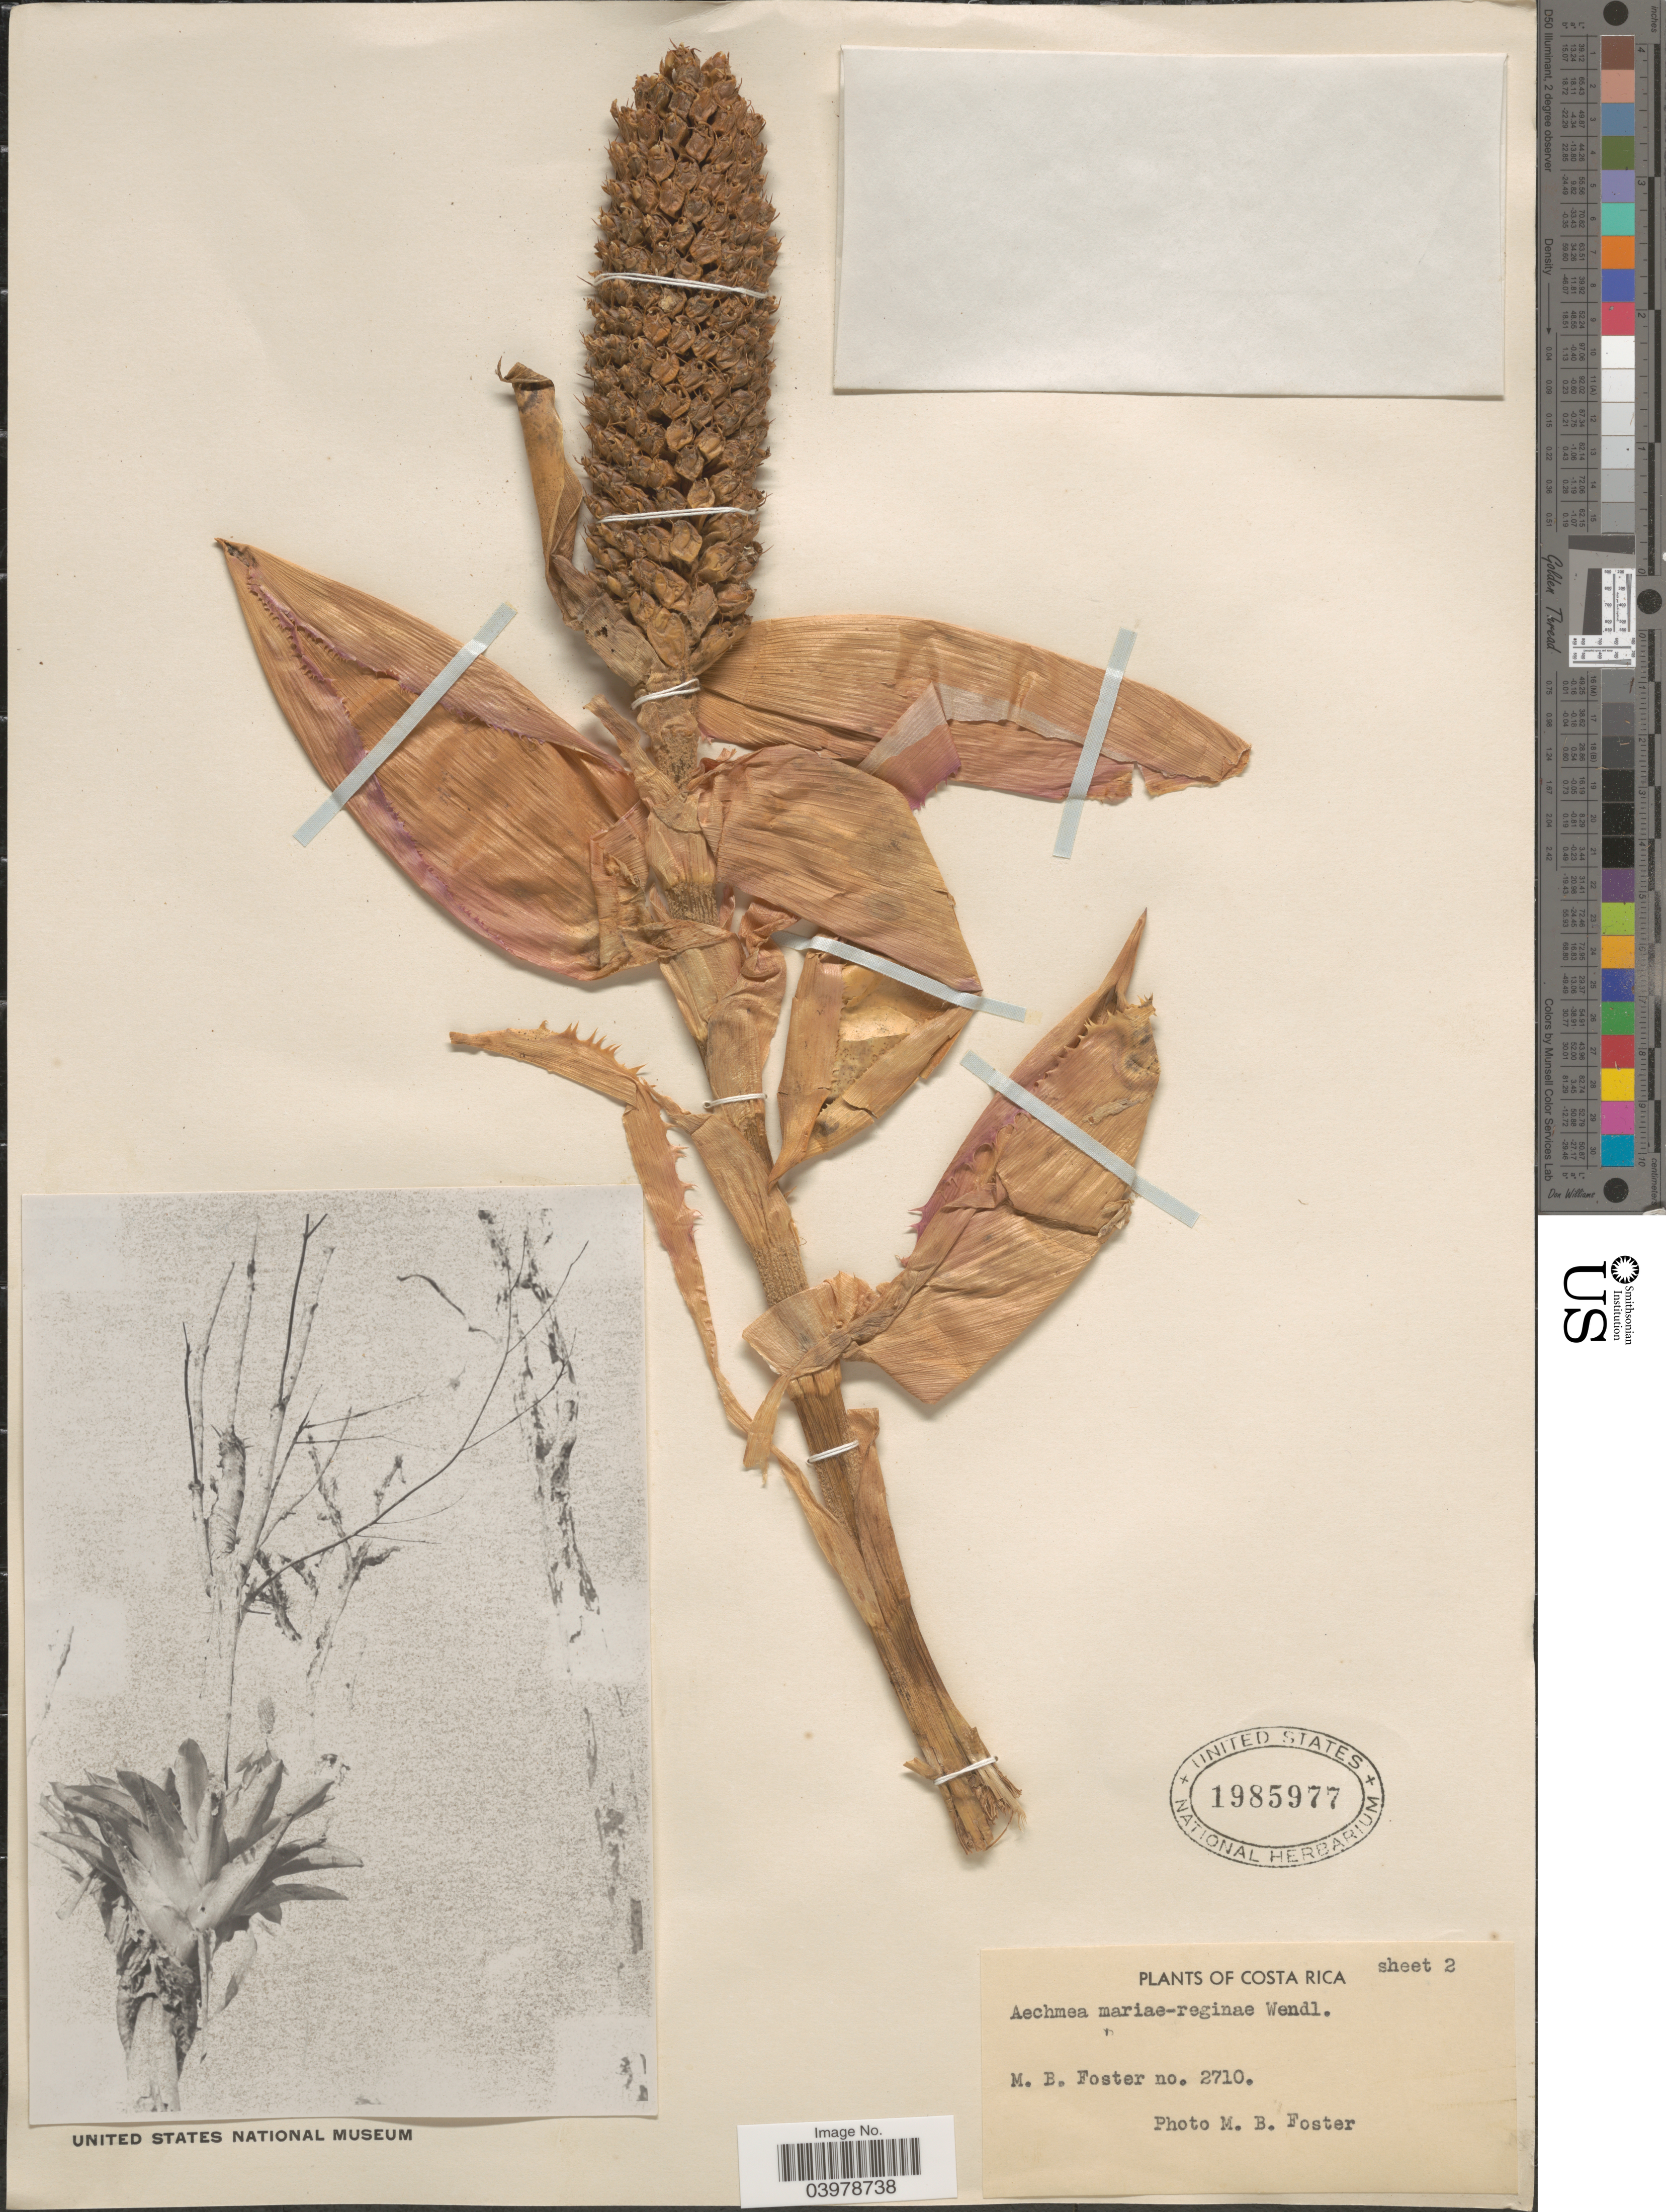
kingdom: Plantae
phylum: Tracheophyta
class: Liliopsida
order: Poales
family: Bromeliaceae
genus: Aechmea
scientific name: Aechmea mariae-reginae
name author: H. Wendl.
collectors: M. B. Foster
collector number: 2710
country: Costa Rica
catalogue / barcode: US 1985977